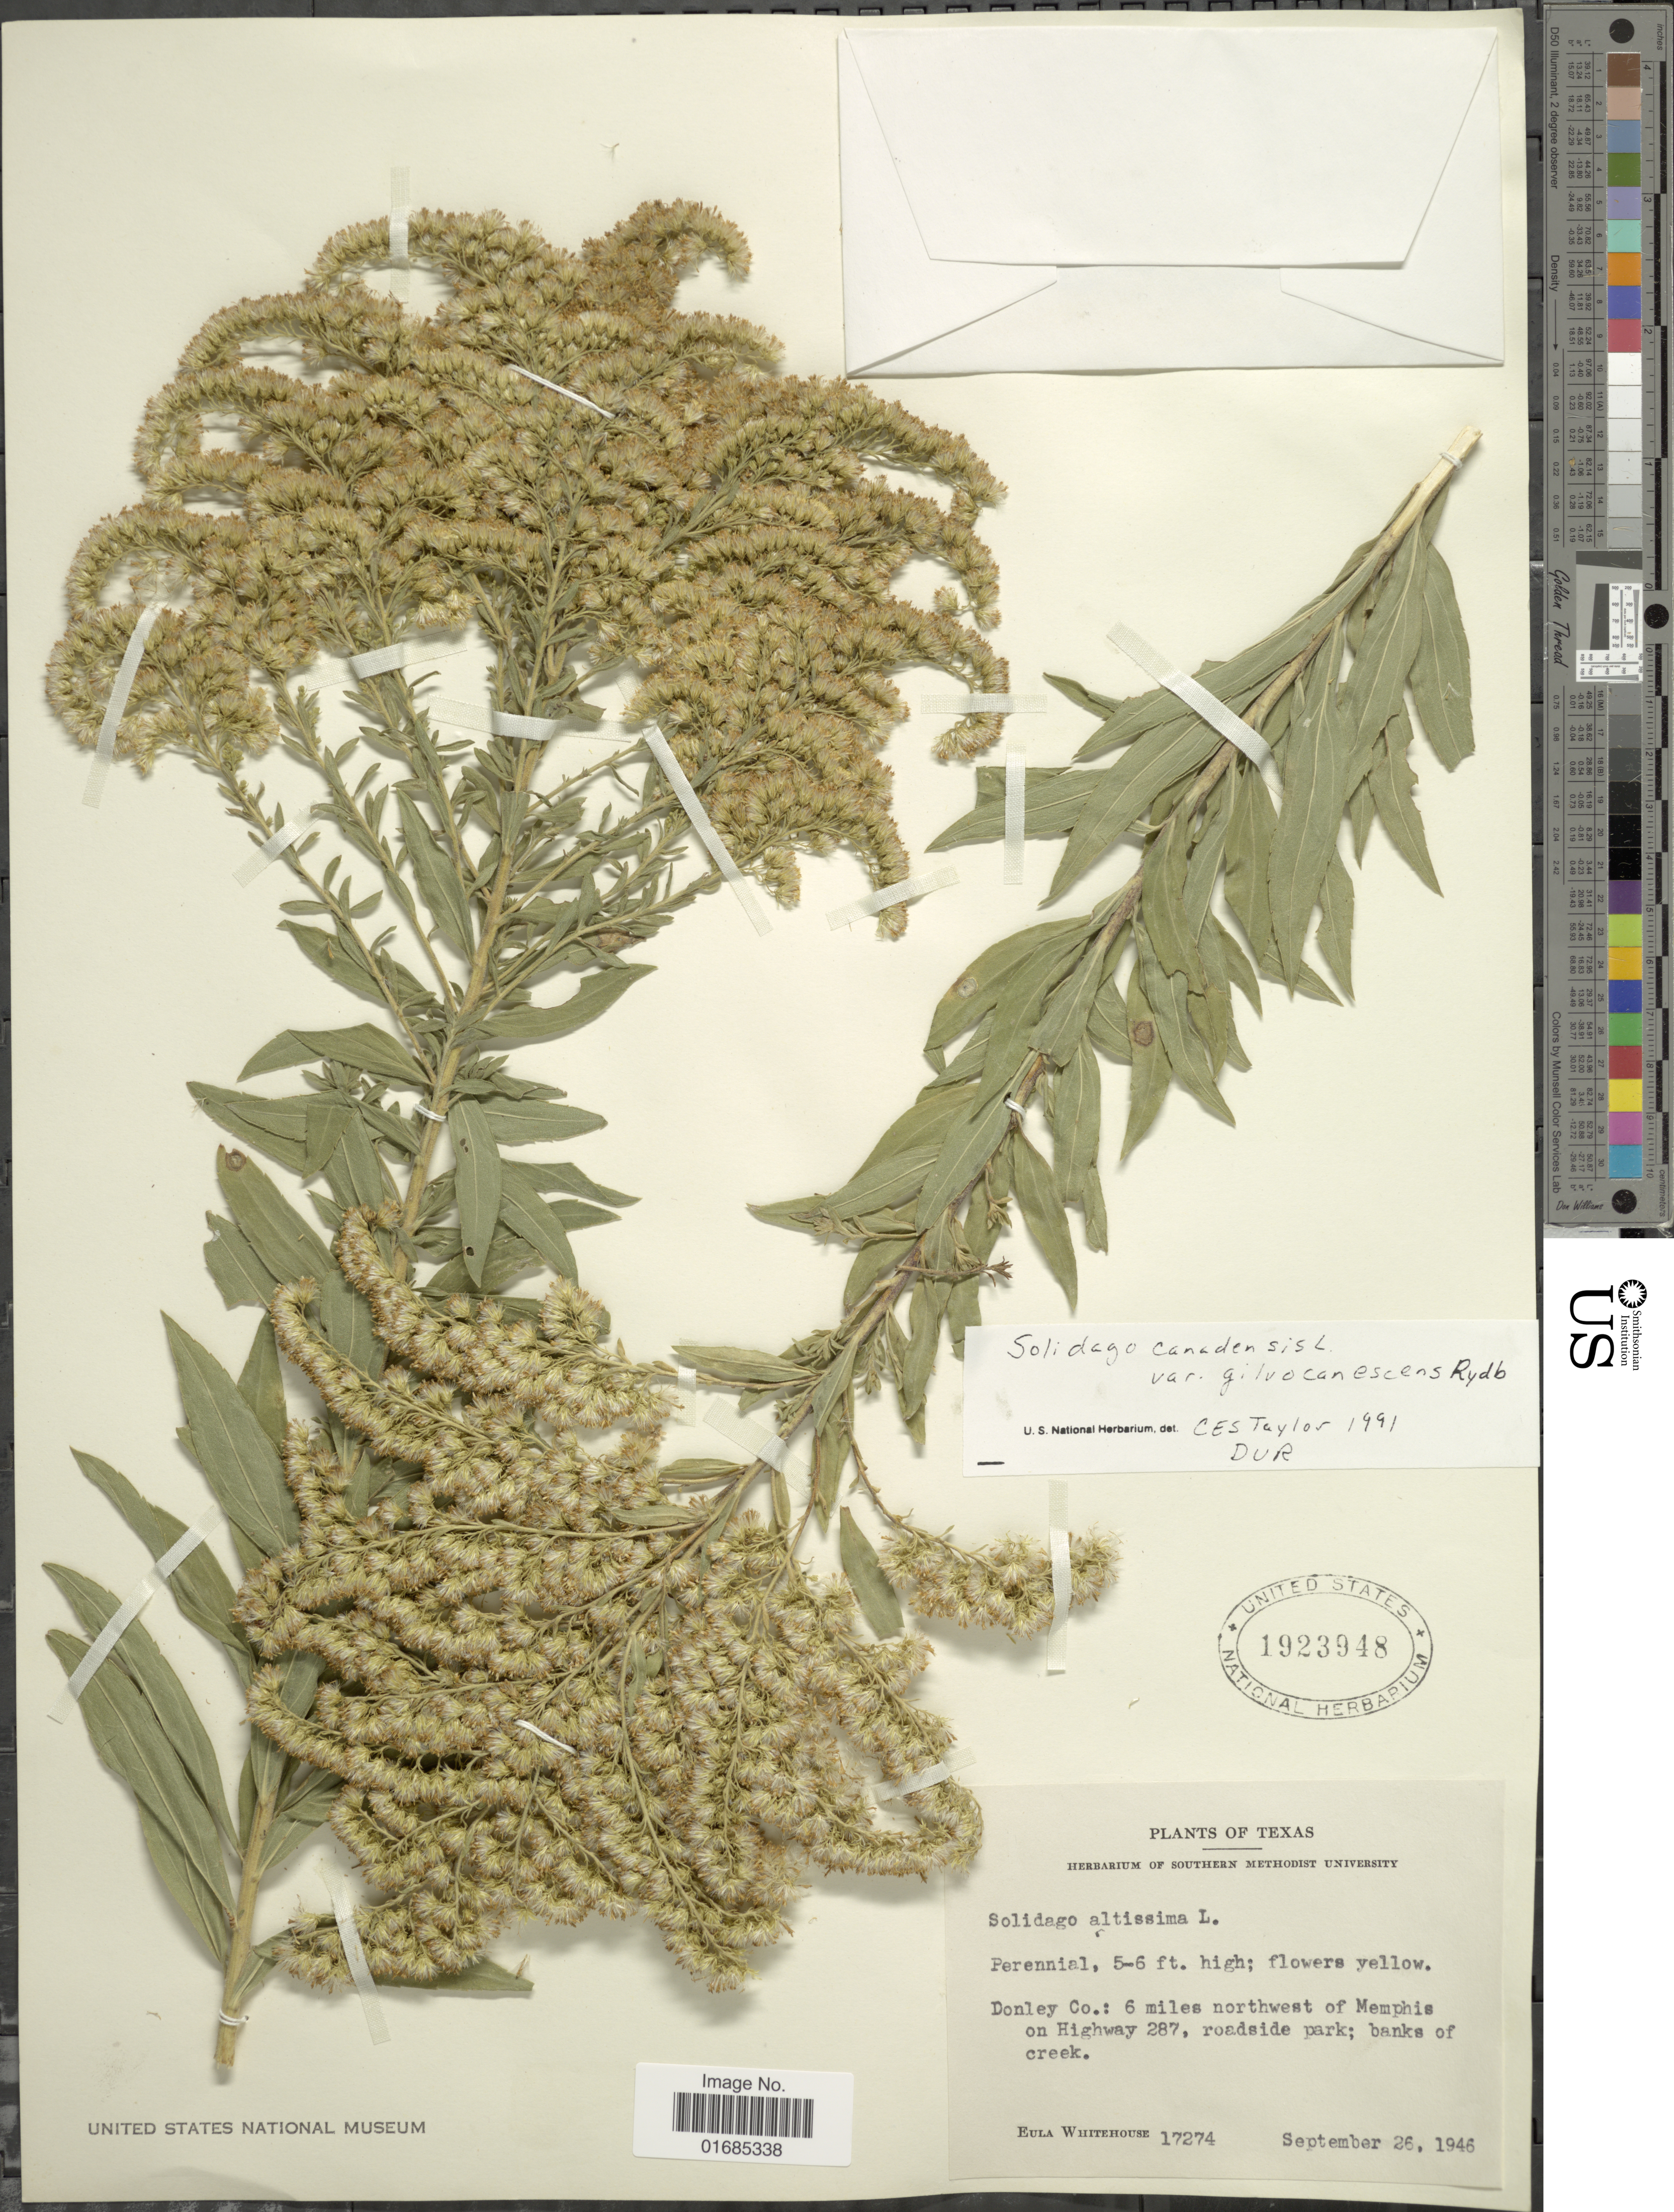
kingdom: Plantae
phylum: Tracheophyta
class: Magnoliopsida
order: Asterales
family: Asteraceae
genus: Solidago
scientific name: Solidago canadensis var. gilvocanescens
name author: Rydb.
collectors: E. Whitehouse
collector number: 17274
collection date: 1946-09-26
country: United States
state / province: Texas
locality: DonleyCo.: 6 miles northeast of Memphis on Highway 287, roadside park; banks of creek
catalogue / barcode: US 1923948